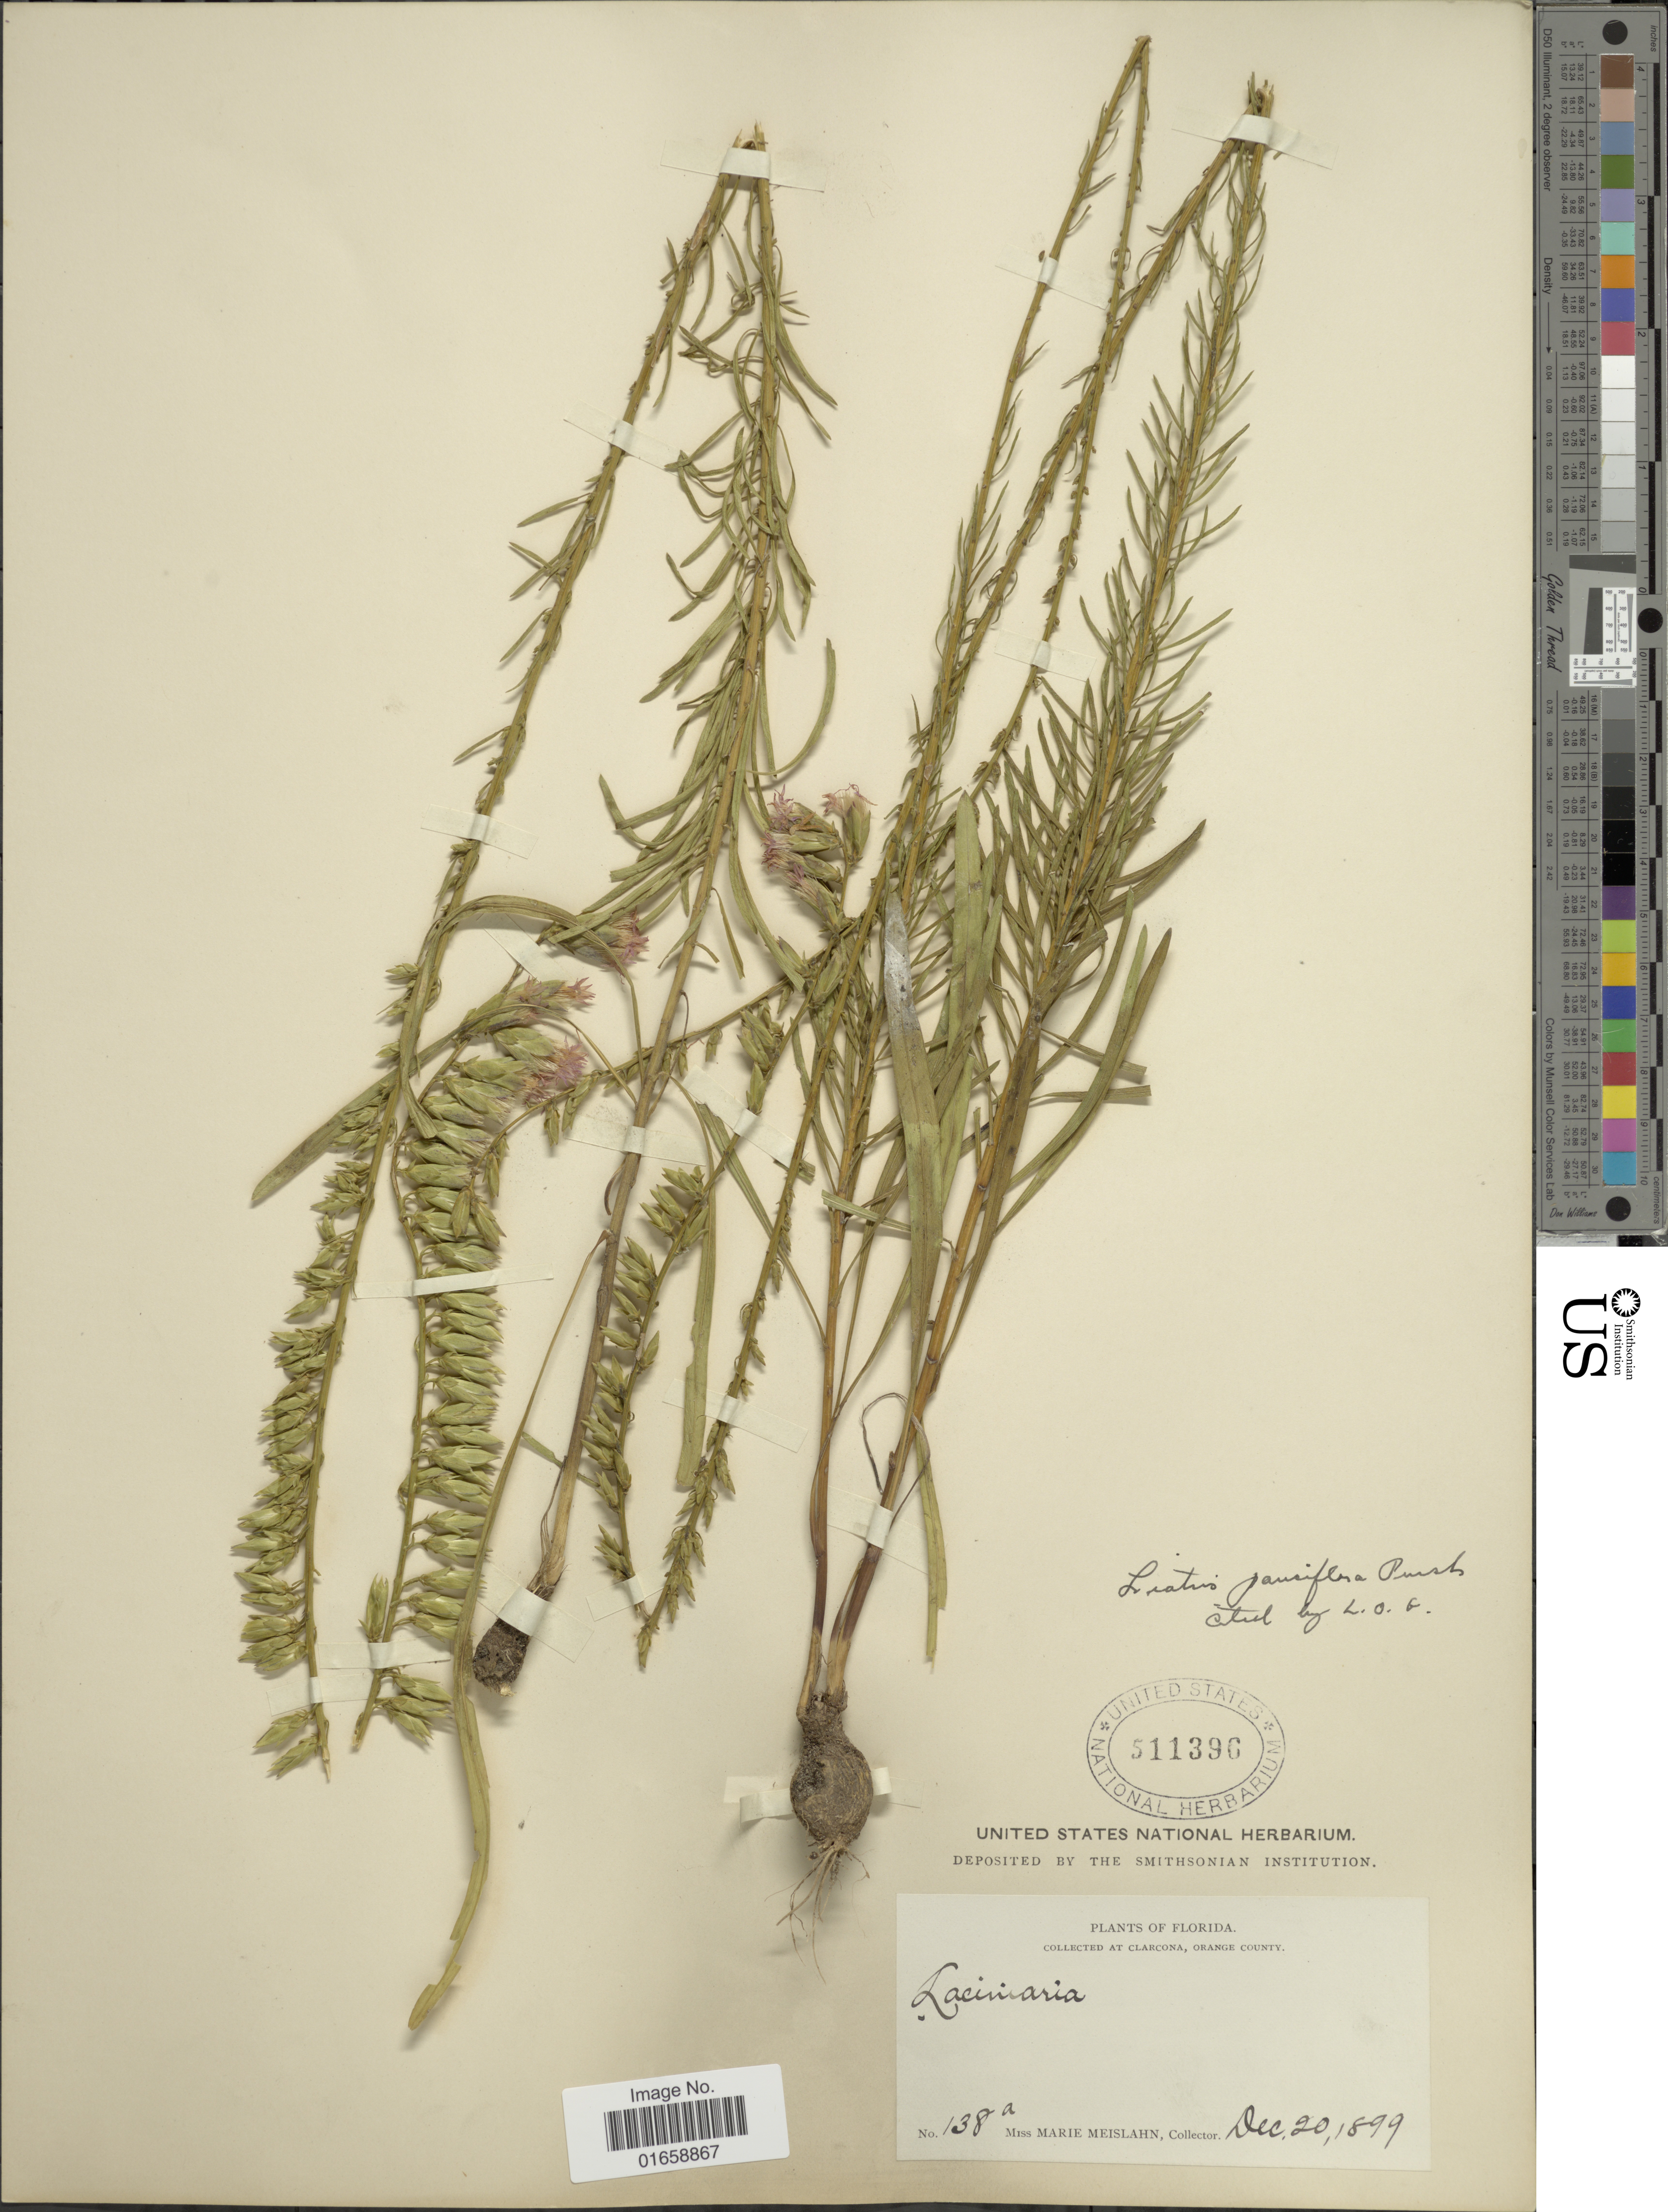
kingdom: Plantae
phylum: Tracheophyta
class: Magnoliopsida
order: Asterales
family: Asteraceae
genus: Liatris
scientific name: Liatris pauciflora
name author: Pursh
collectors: M. Meislahn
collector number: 138a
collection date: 1899-12-20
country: United States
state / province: Florida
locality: At Clarcona, Orange County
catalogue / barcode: US 511396